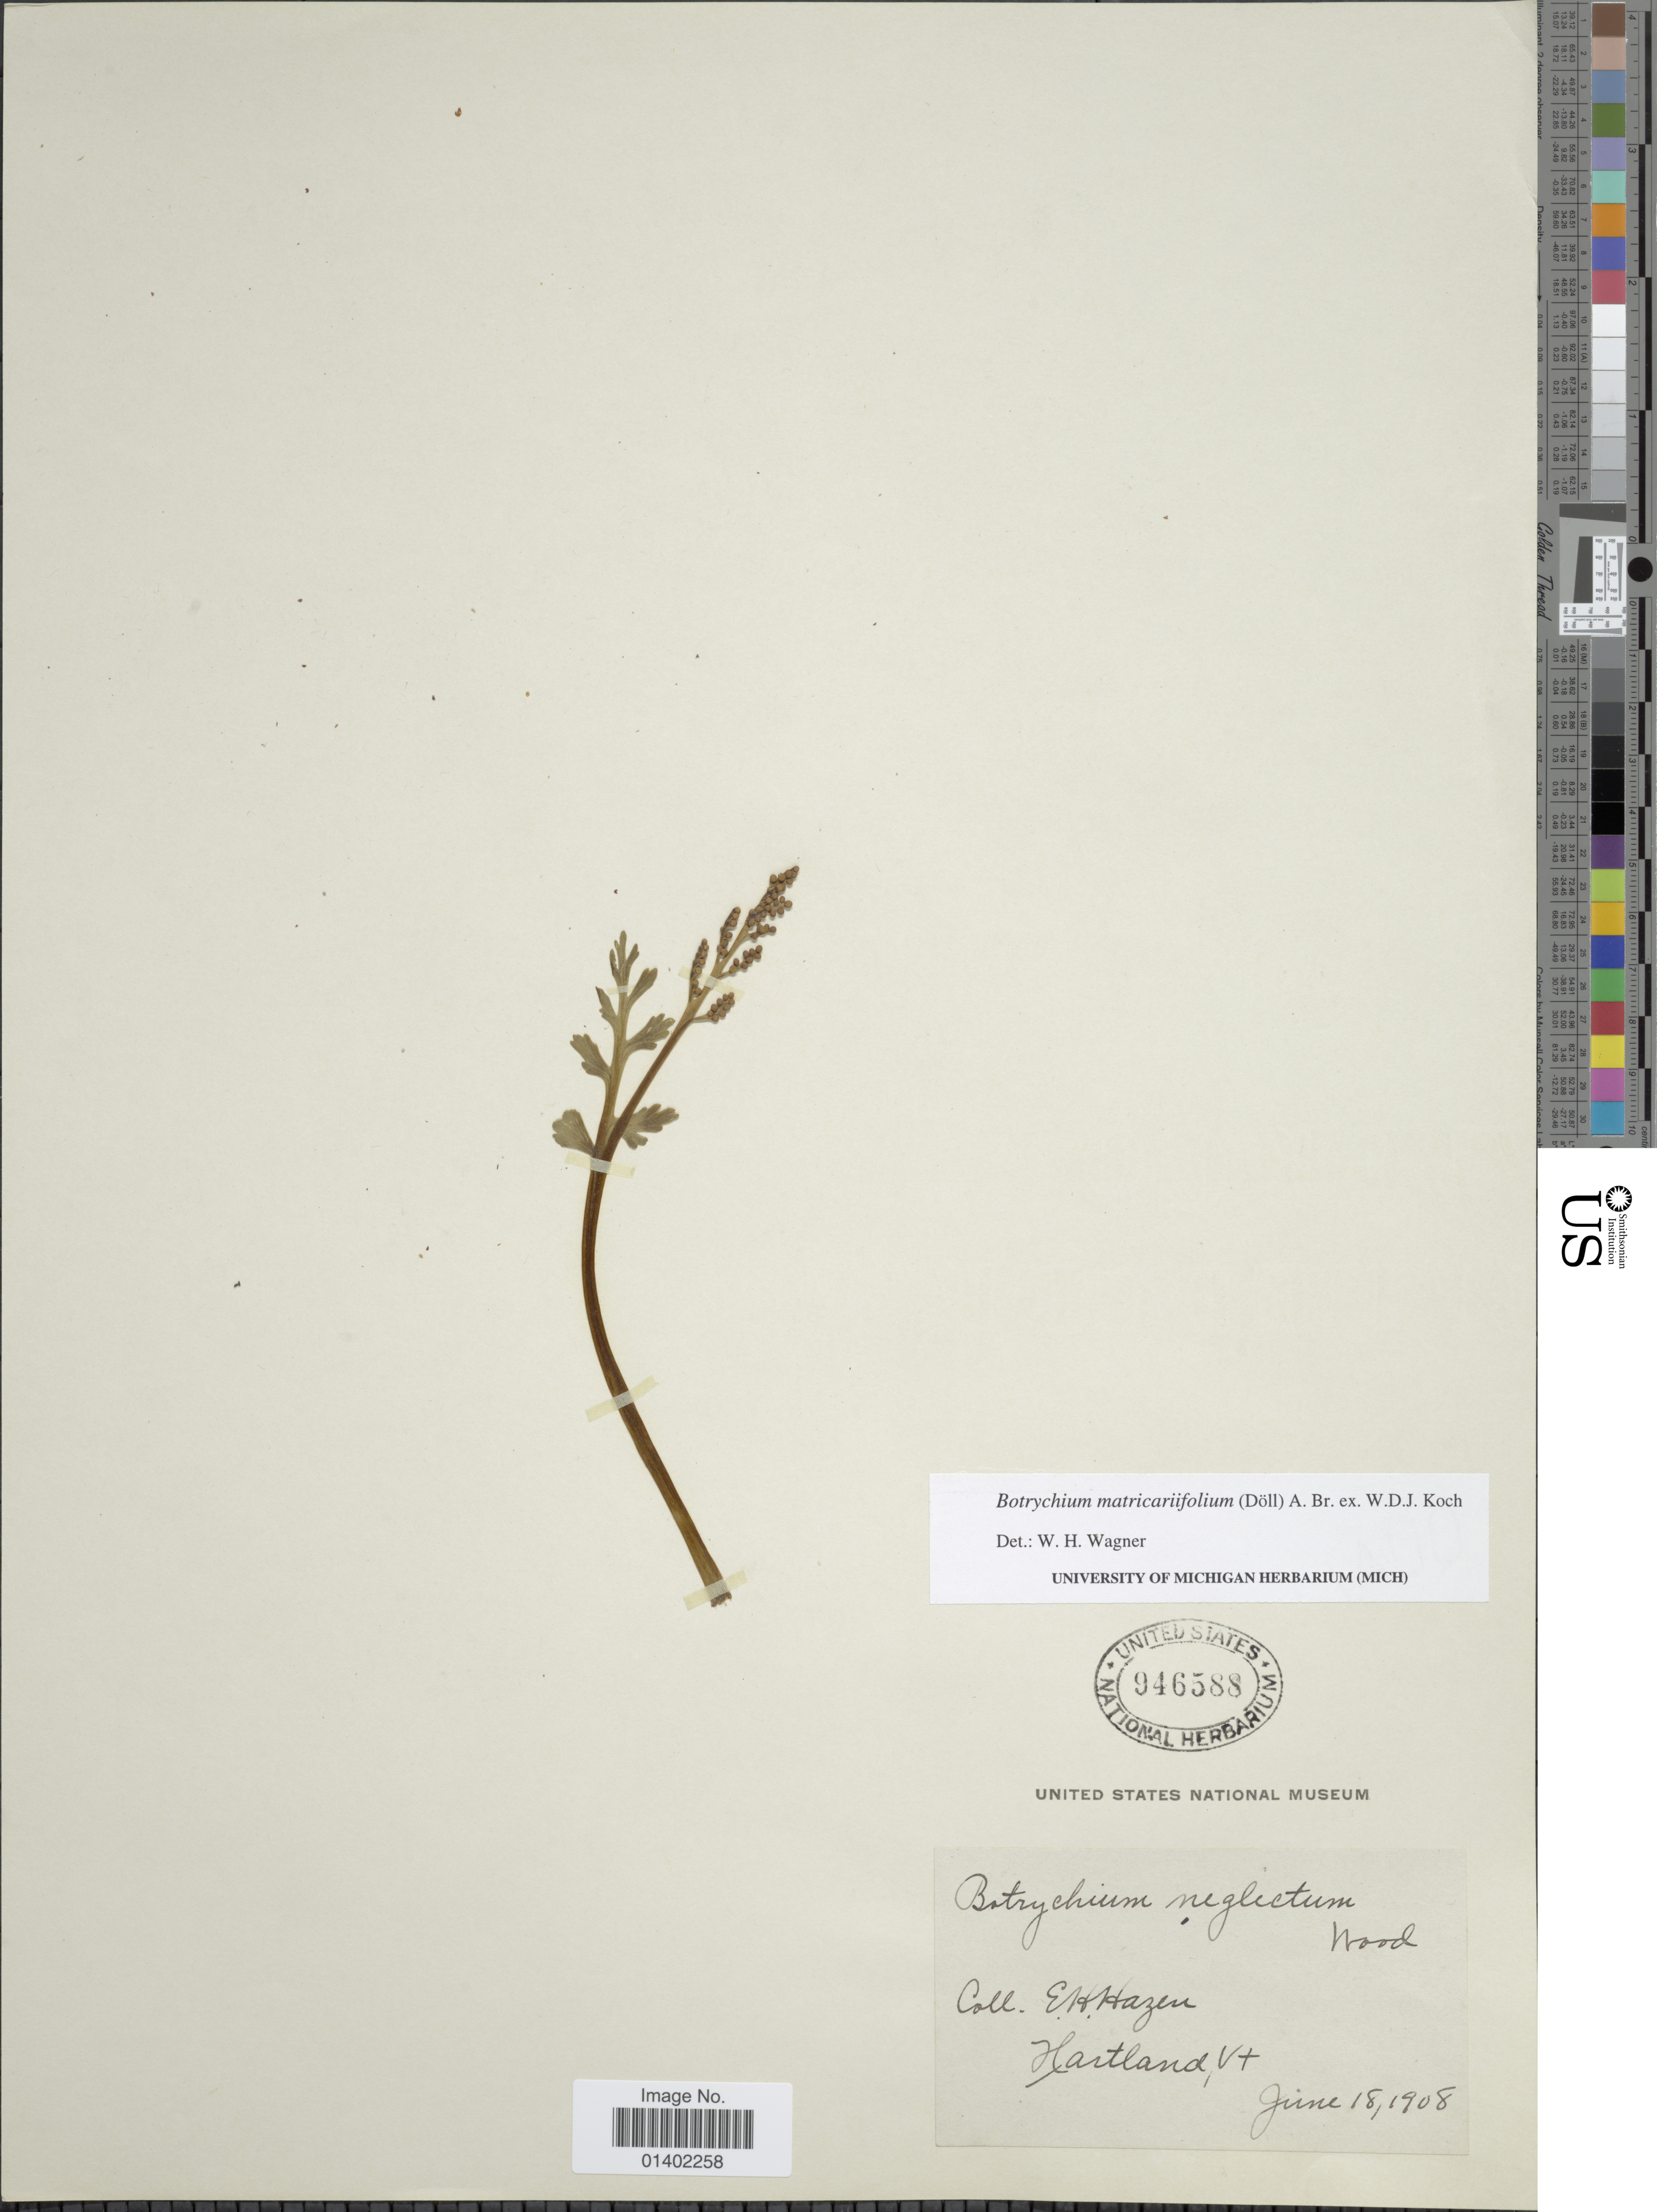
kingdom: Plantae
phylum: Tracheophyta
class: Polypodiopsida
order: Ophioglossales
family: Ophioglossaceae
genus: Botrychium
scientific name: Botrychium matricariifolium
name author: (A. Braun ex Dowell) A. Braun ex Koch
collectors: E. Hazen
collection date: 1908-06-18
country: United States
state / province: Vermont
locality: Hartland, Vt.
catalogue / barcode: US 946588